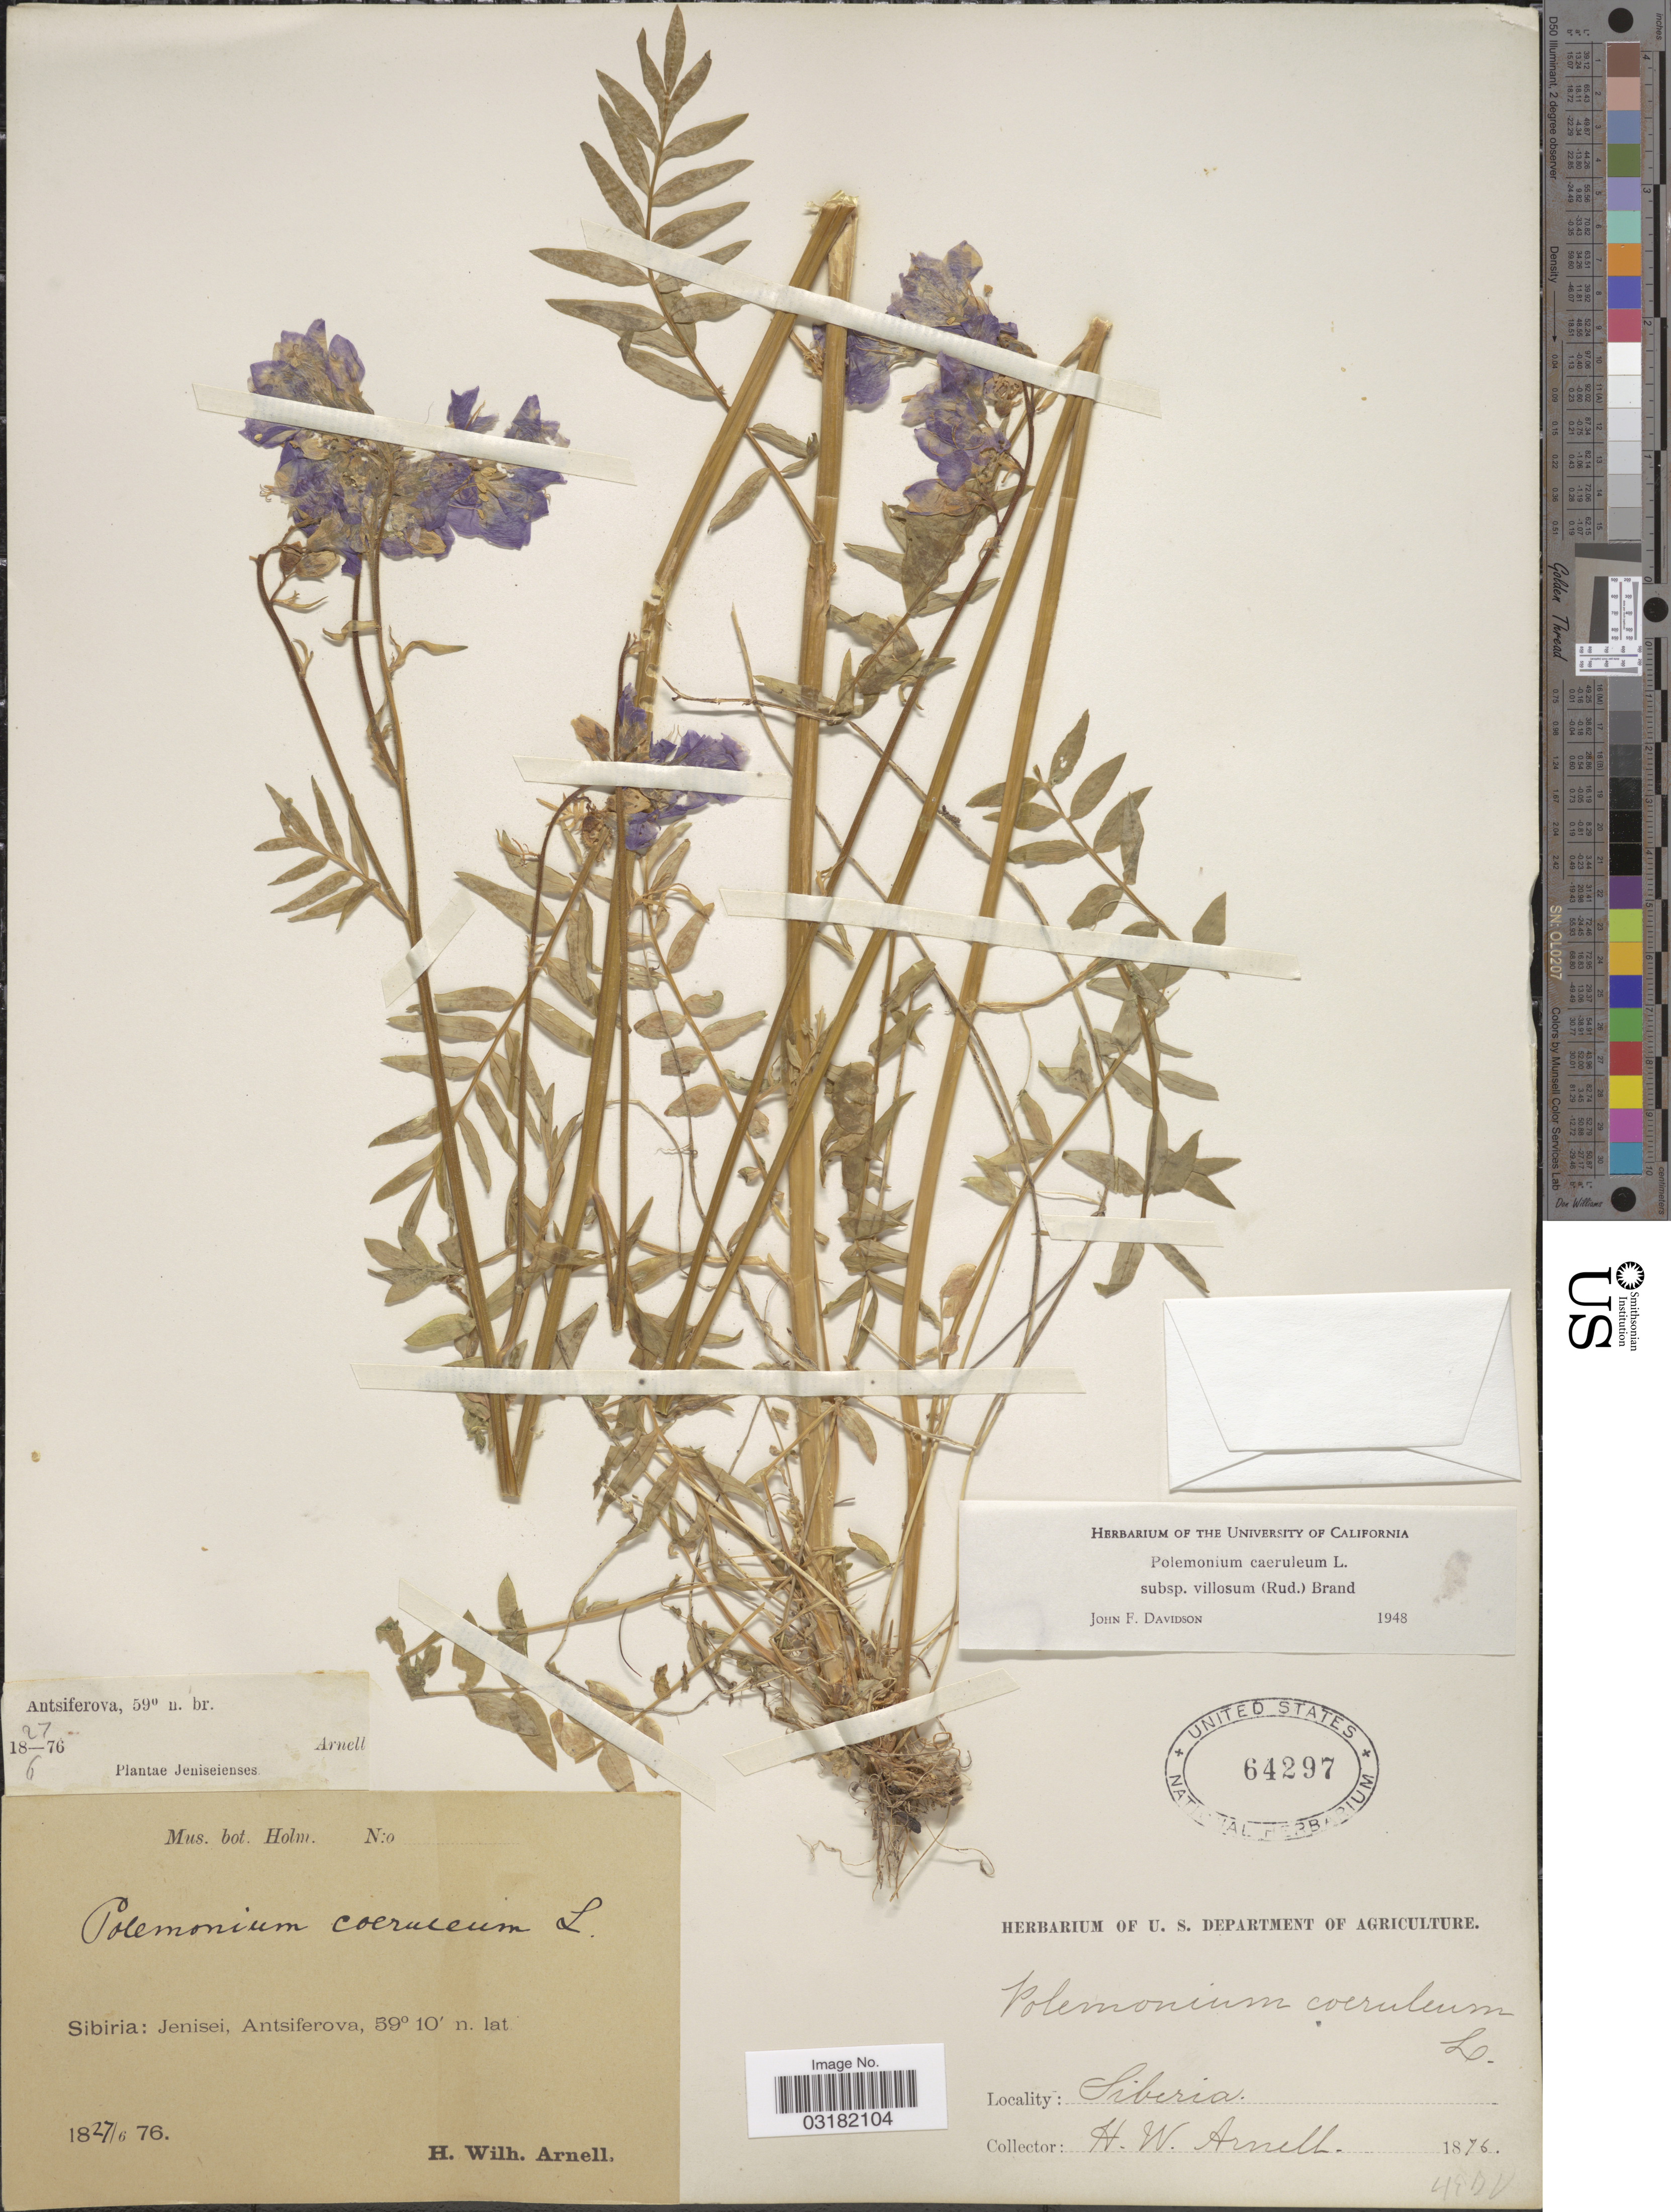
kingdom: Plantae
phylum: Tracheophyta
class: Magnoliopsida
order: Ericales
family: Polemoniaceae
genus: Polemonium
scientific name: Polemonium caeruleum subsp. villosum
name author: (Rudolph ex Georgi) Brand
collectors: H. W. Arnell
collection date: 1876-06-27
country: Russian Federation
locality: Sibiria: Jenisei, Antsiferova.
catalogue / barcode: US 64297